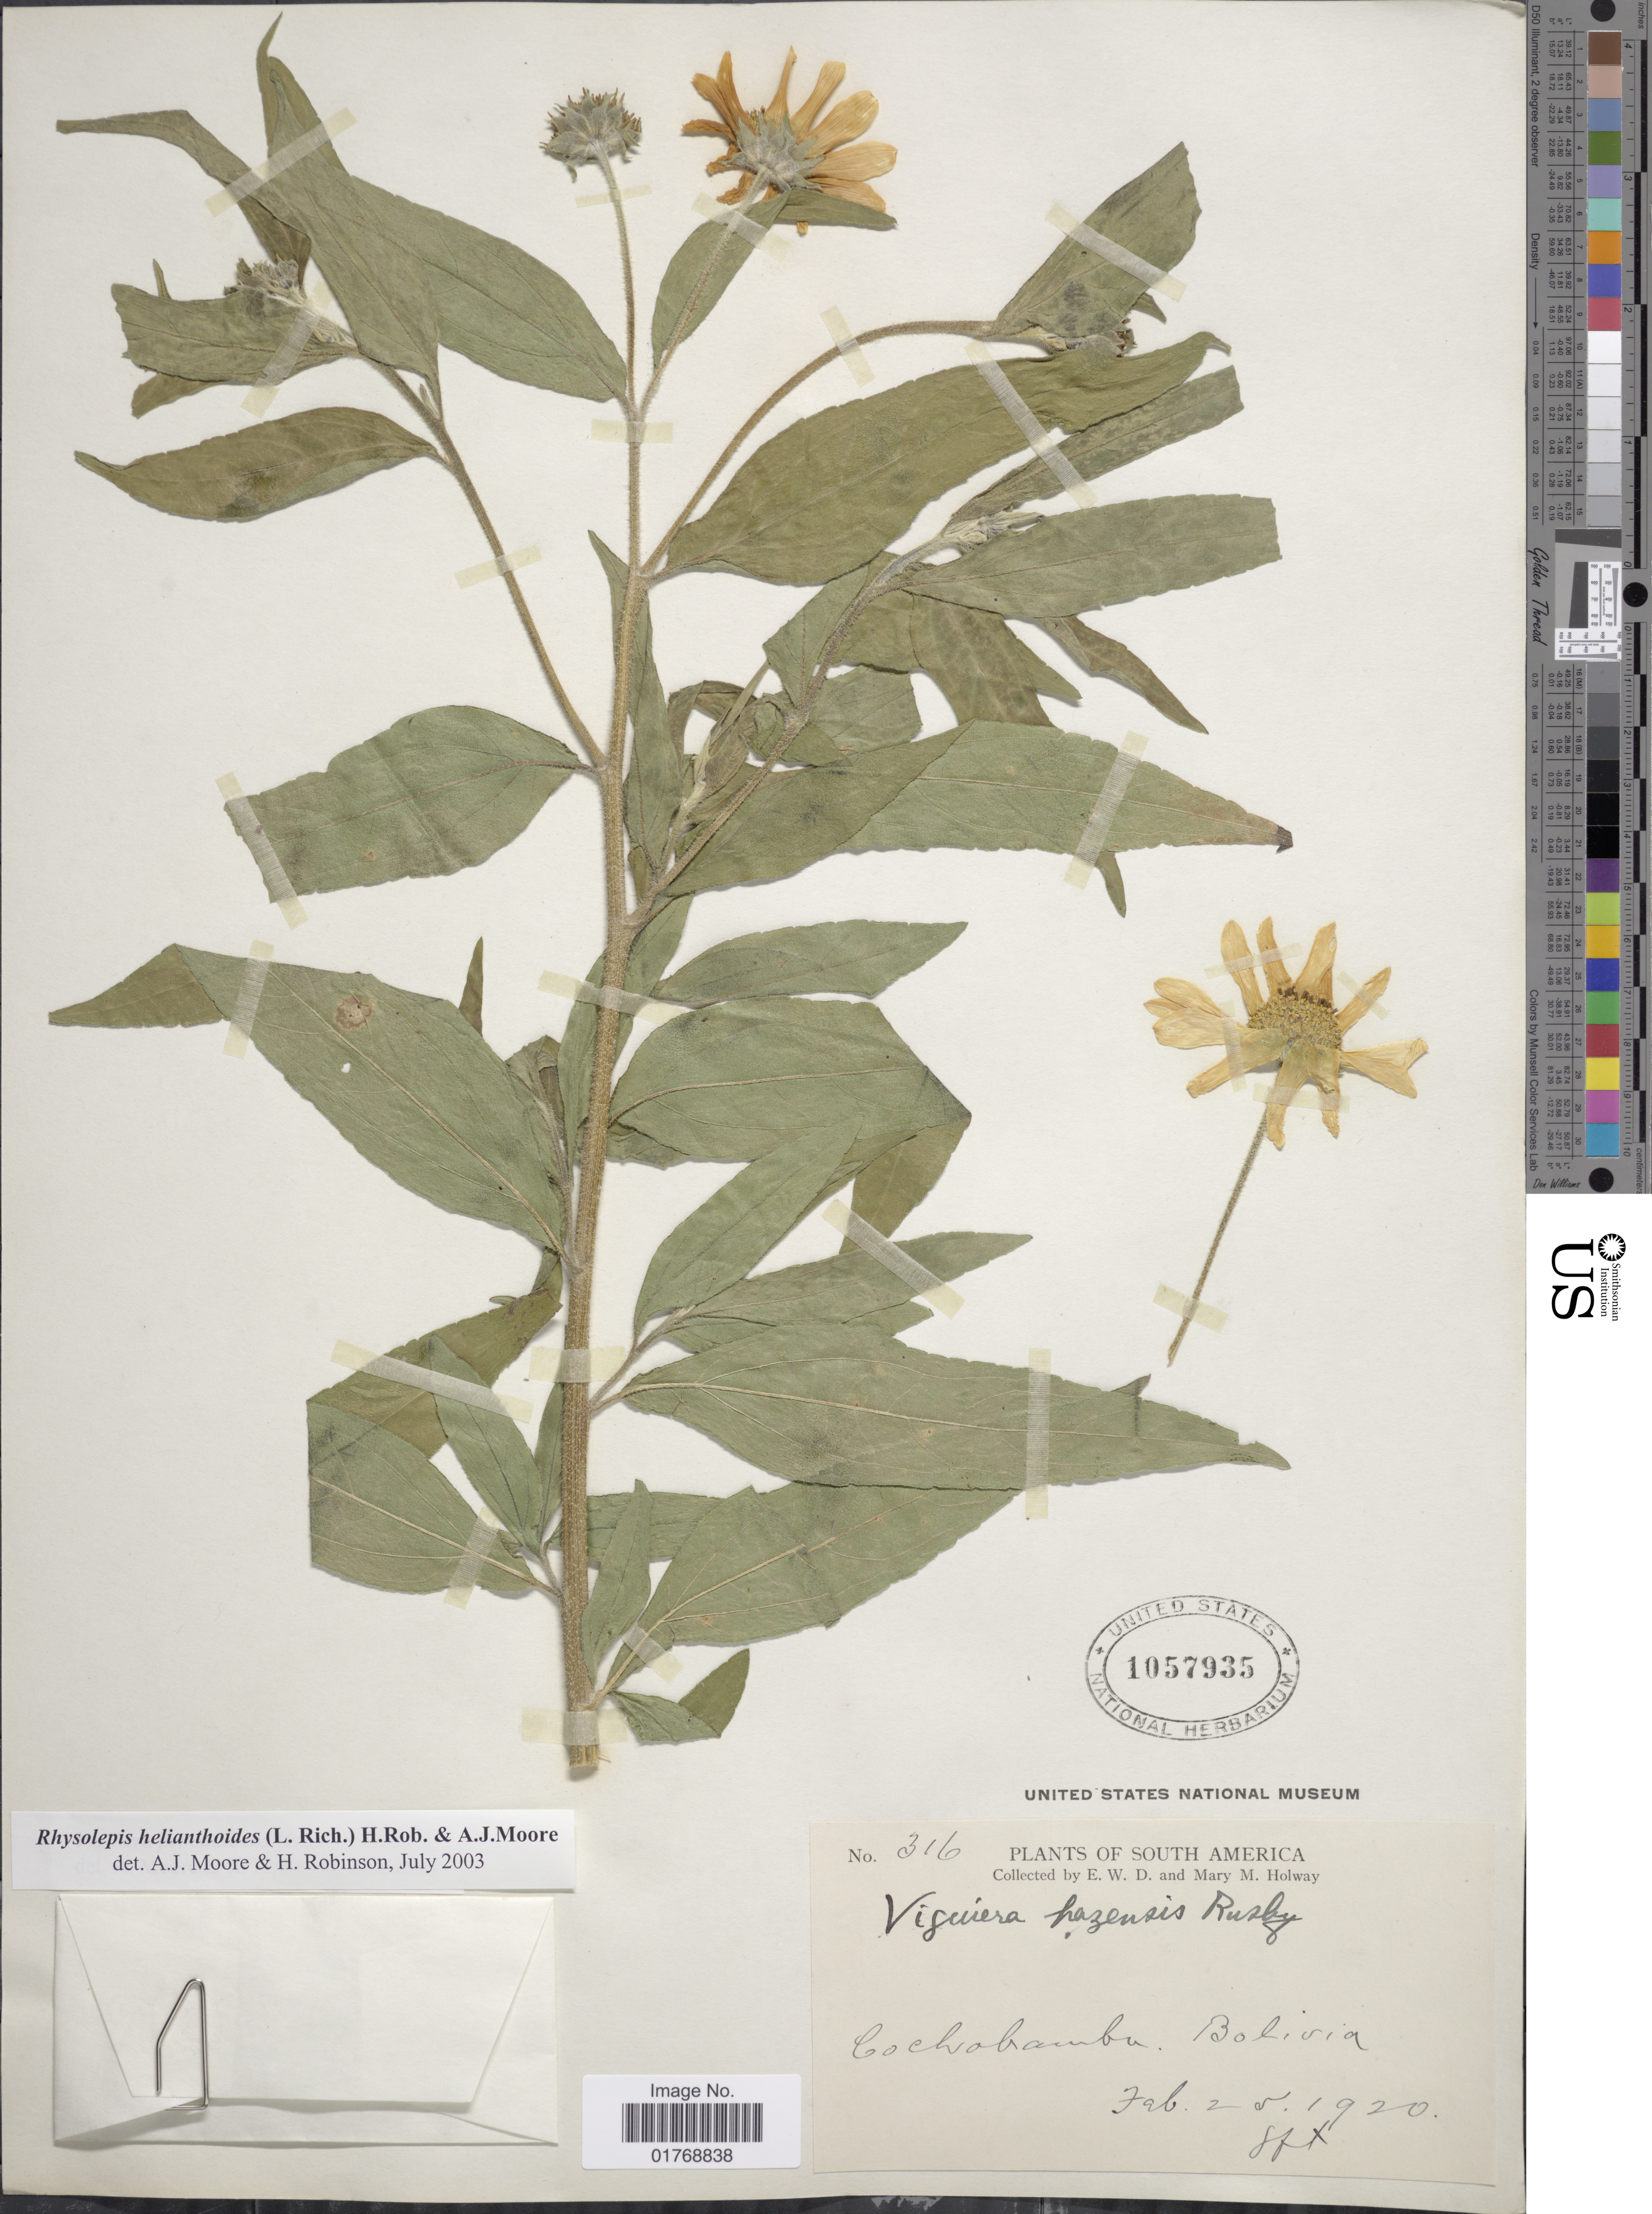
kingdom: Plantae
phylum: Tracheophyta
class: Magnoliopsida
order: Asterales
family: Asteraceae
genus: Viguiera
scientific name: Viguiera procumbens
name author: (Pers.) S.F. Blake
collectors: E. W. D. Holway & M. M. Holway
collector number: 316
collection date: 1920-02-25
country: Bolivia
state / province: Cochabamba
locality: Cochabamba, Bolivia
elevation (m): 2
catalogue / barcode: US 1057935